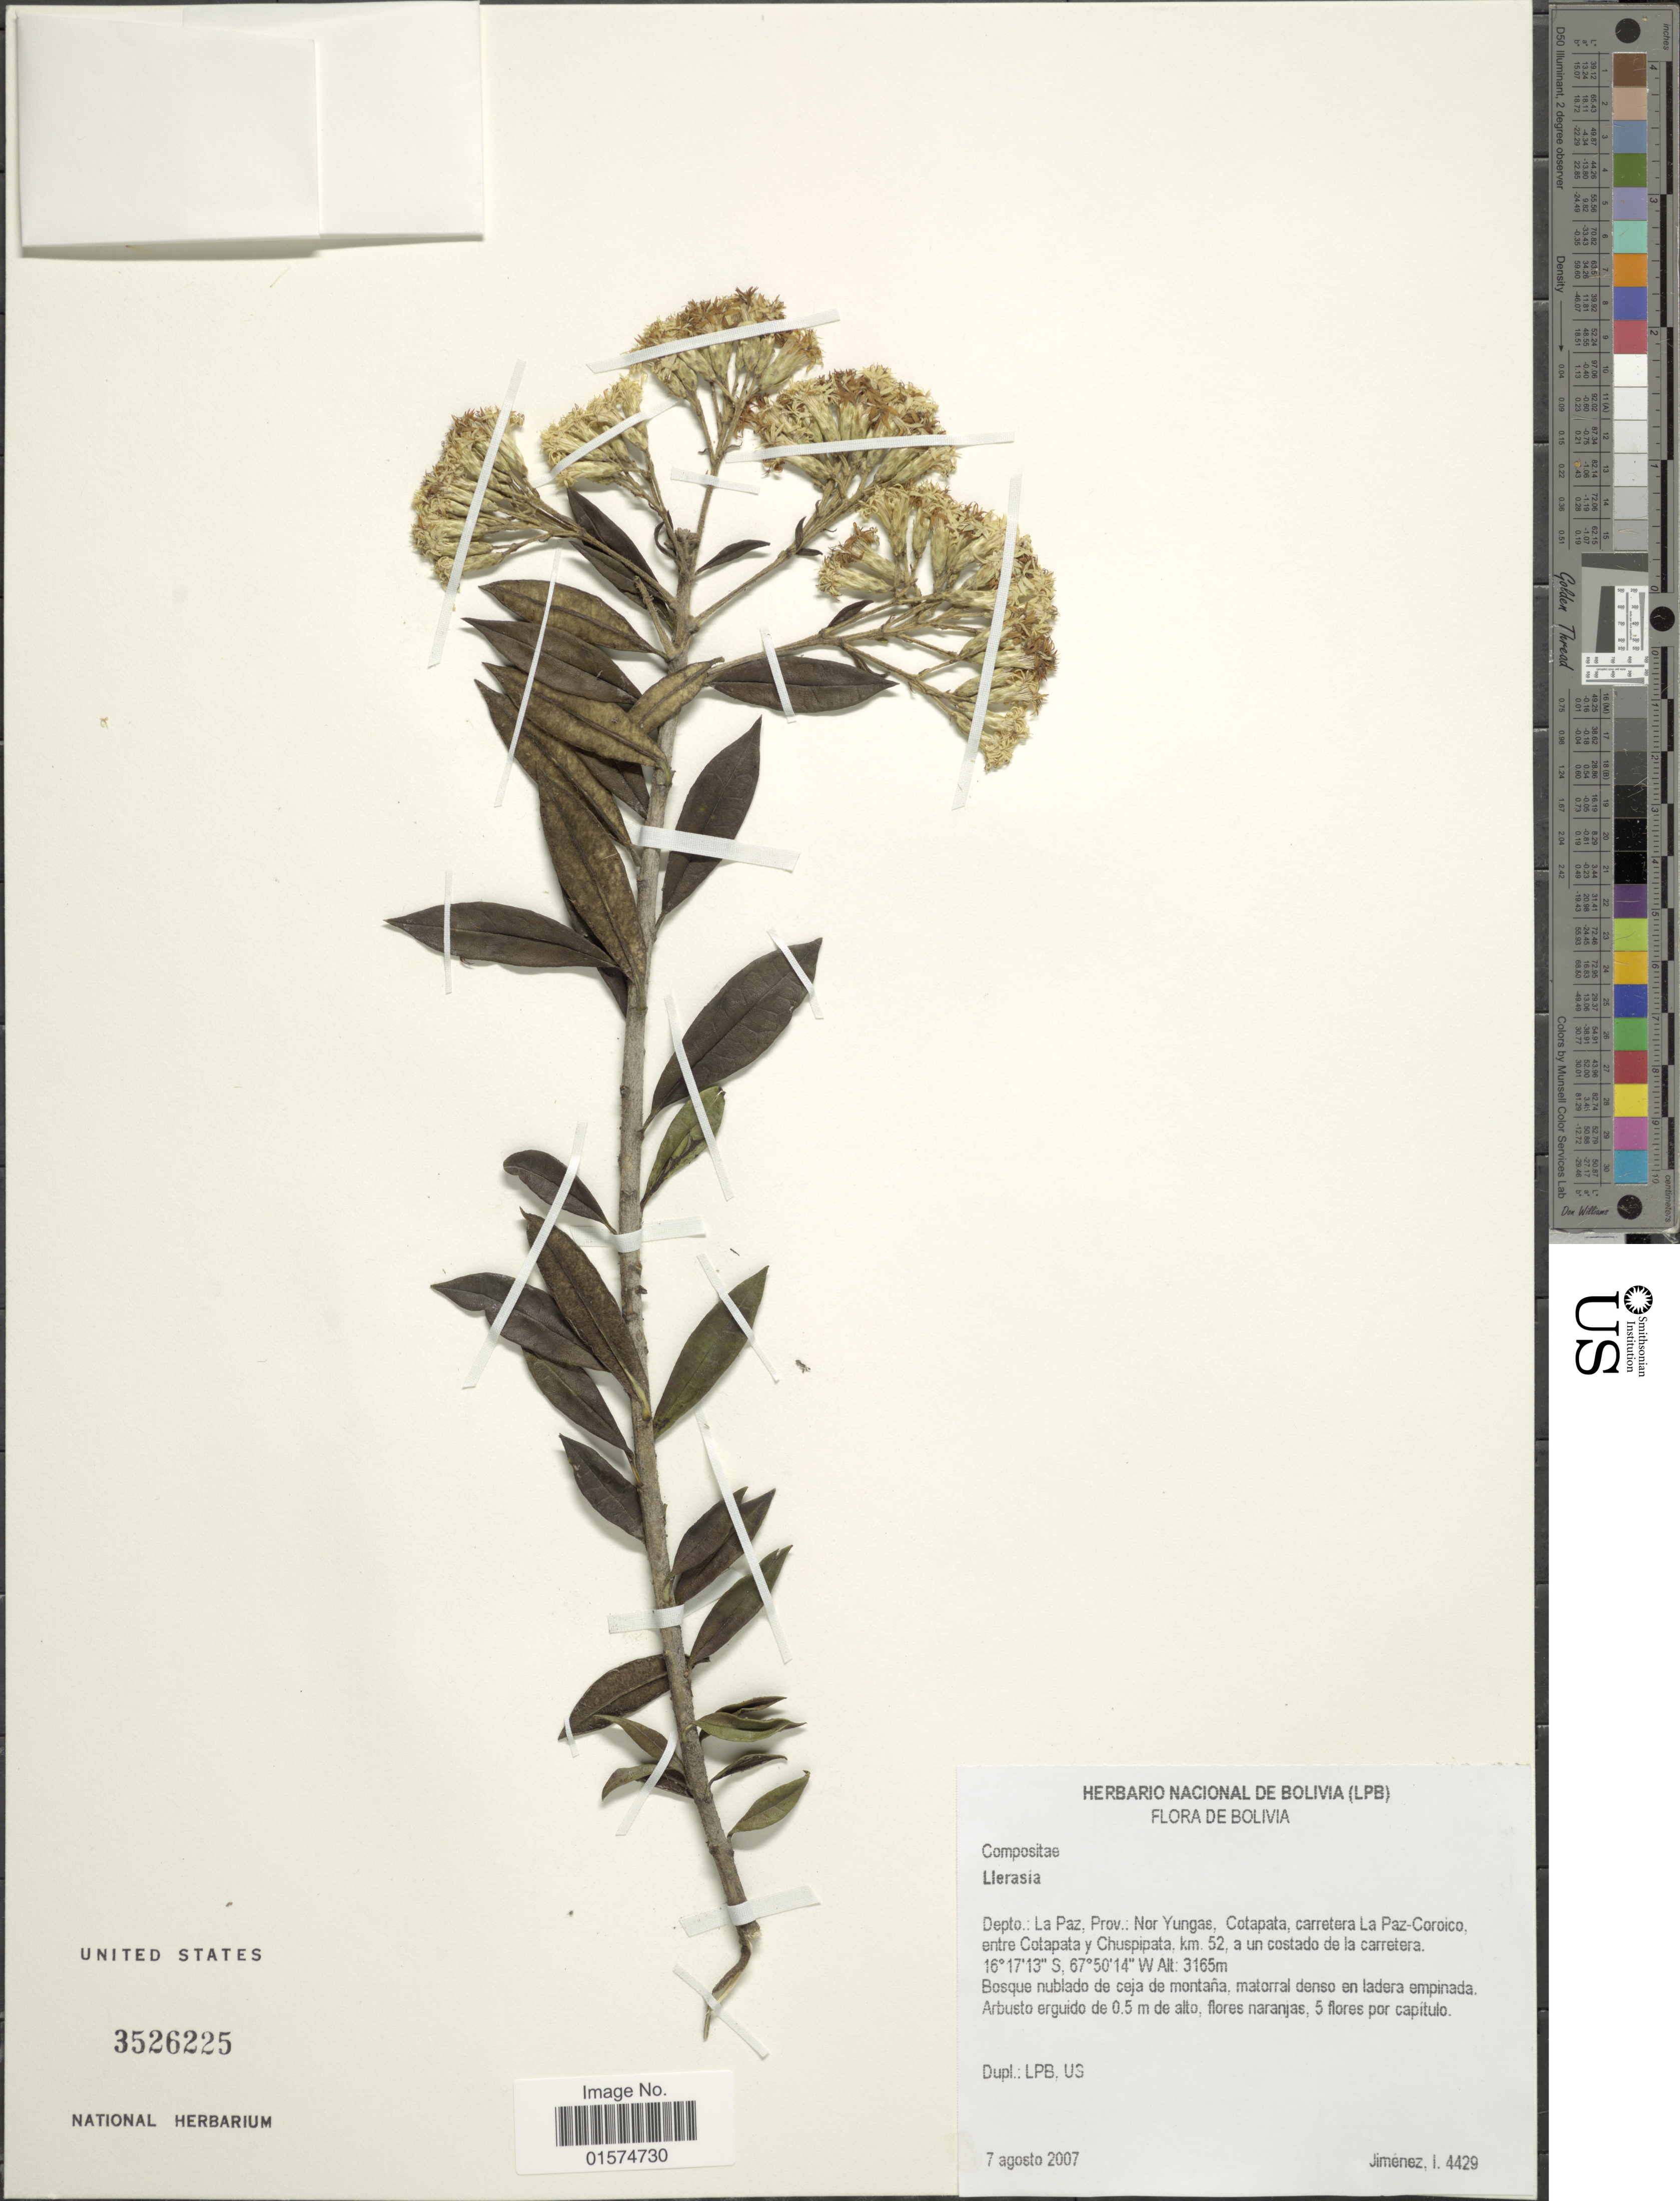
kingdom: Plantae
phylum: Tracheophyta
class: Magnoliopsida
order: Asterales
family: Asteraceae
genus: Llerasia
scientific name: Llerasia sp.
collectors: I. Jimenez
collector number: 4429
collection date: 2007-08-07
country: Bolivia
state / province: La Paz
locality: Prov.: Nor Yungas, Cotapata, carretera La Paz-Coroico, entre Cotapata y Chuspipata, km. 52, a un costado de la carretera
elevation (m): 3165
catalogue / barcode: US 3526225